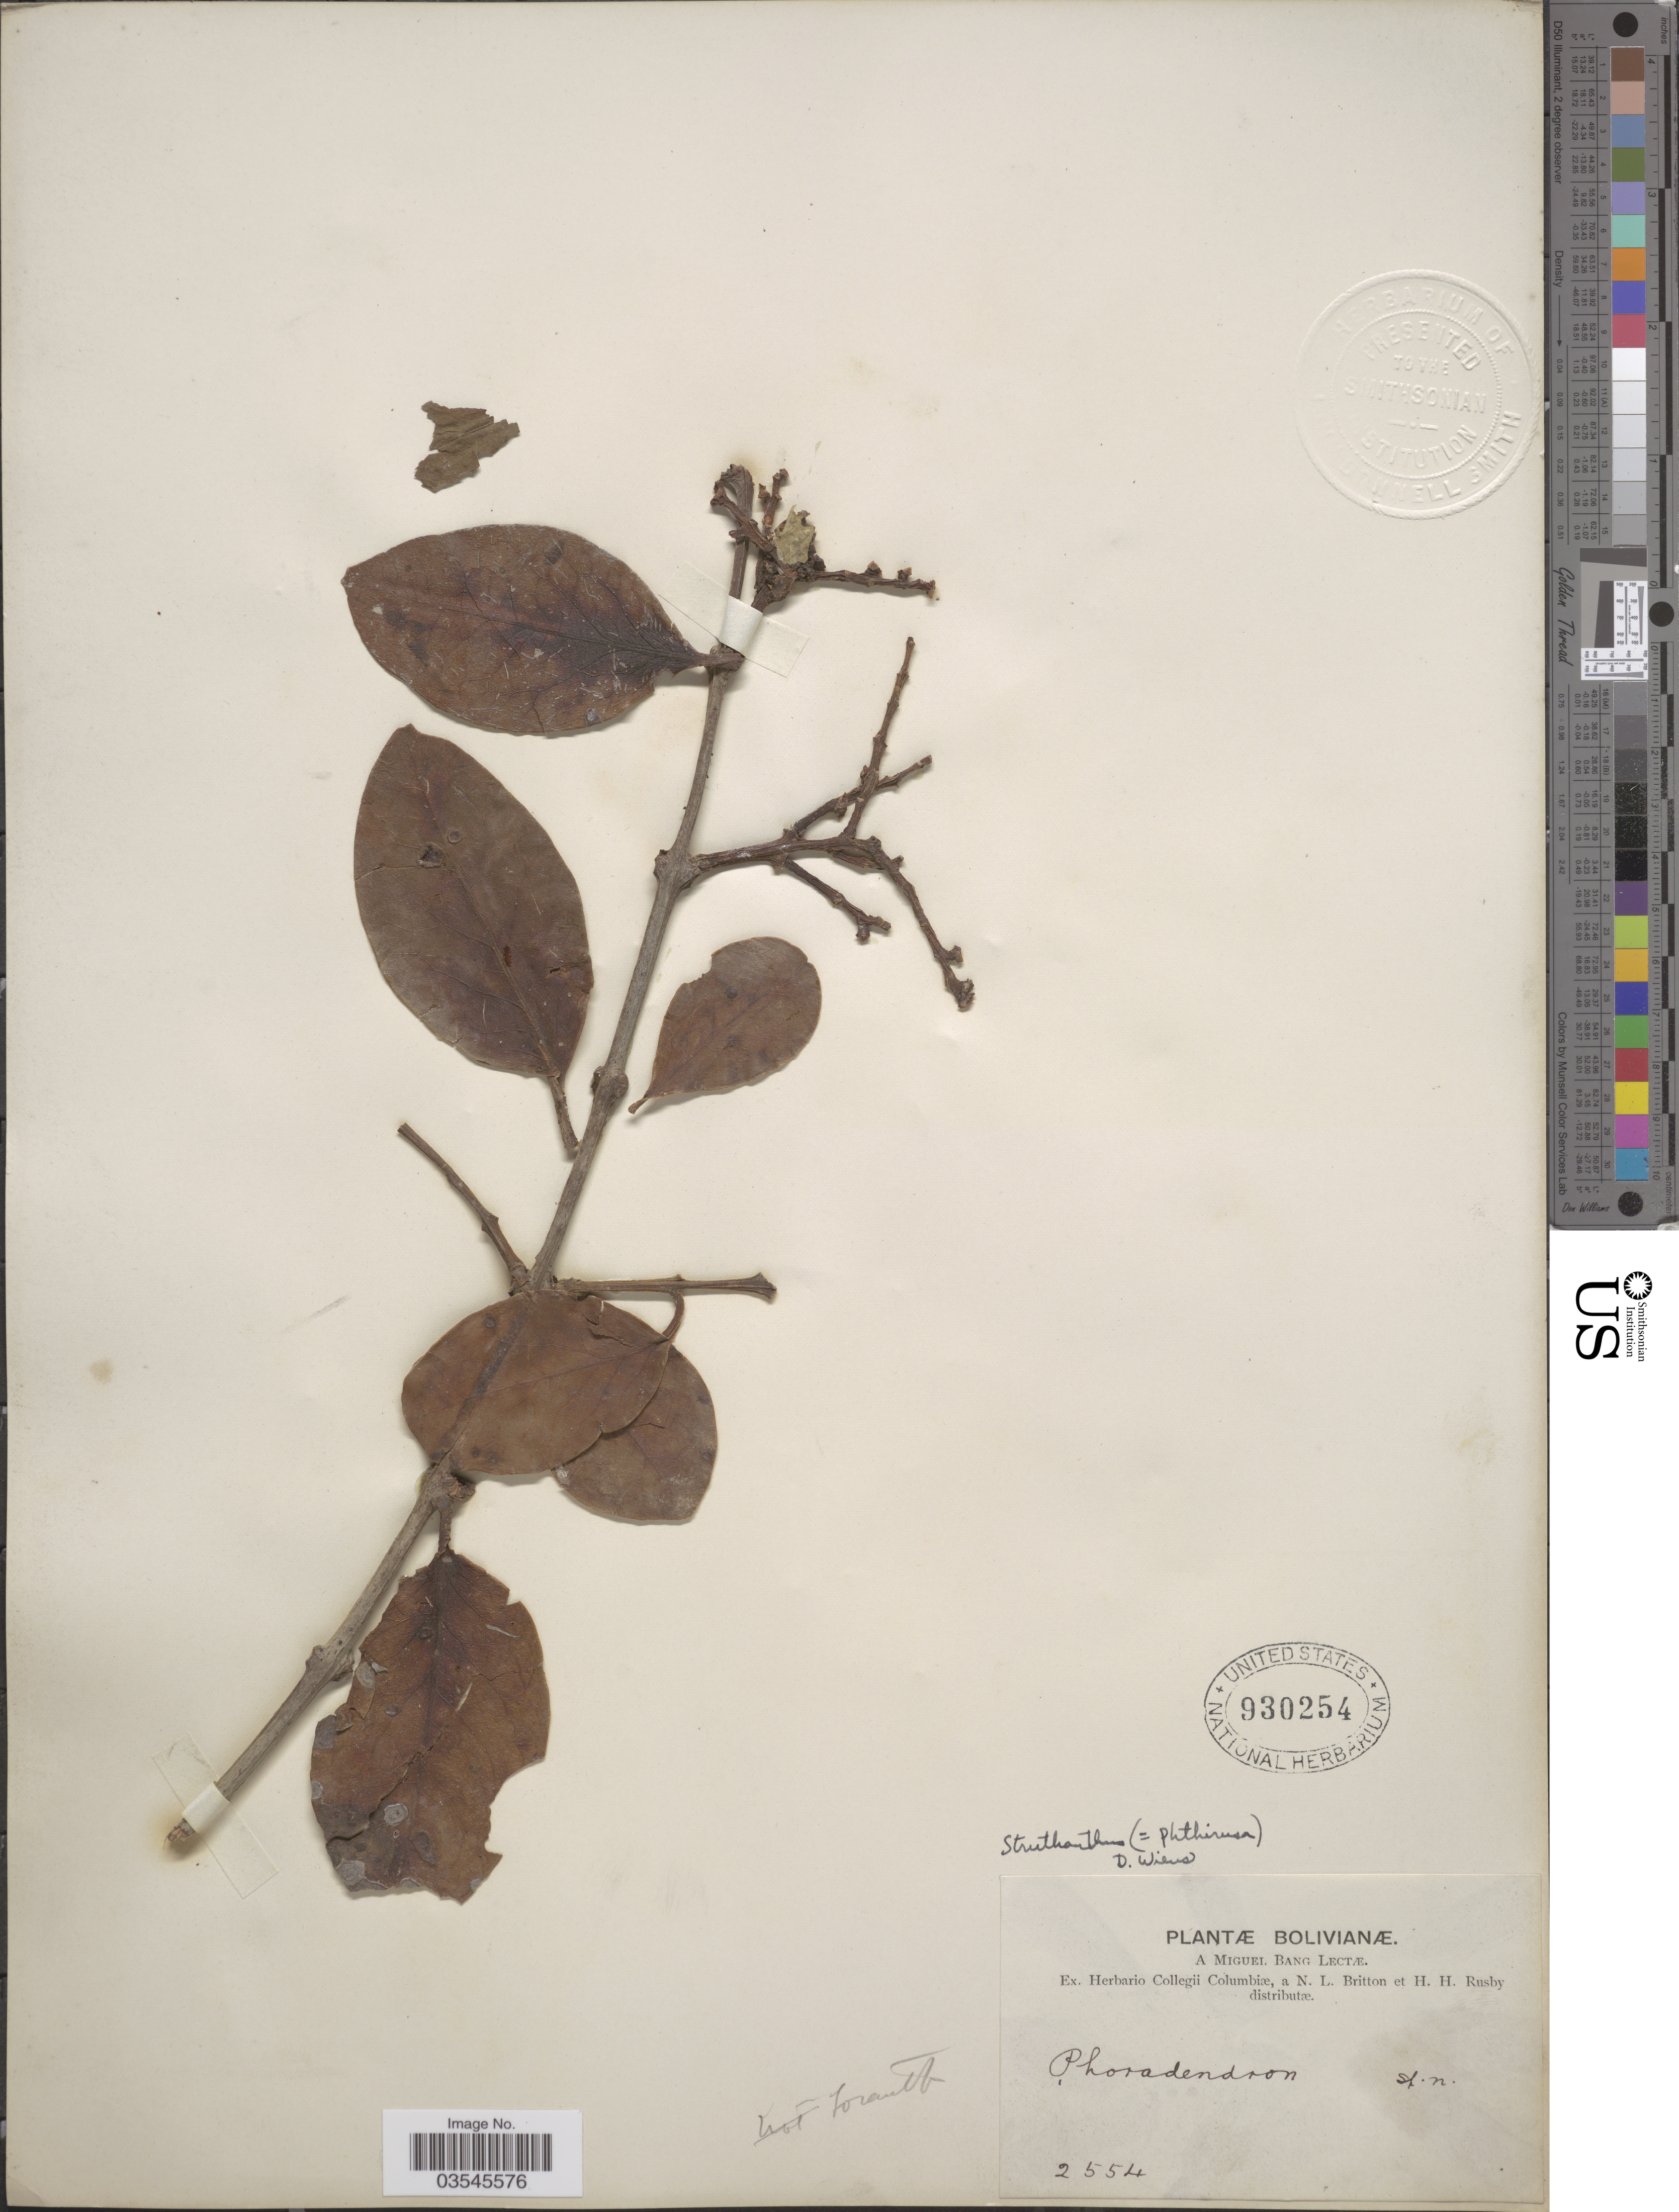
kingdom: Plantae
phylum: Tracheophyta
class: Magnoliopsida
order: Santalales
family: Loranthaceae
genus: Struthanthus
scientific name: Struthanthus sp.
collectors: M. Bang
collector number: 2554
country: Bolivia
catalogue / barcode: US 930254